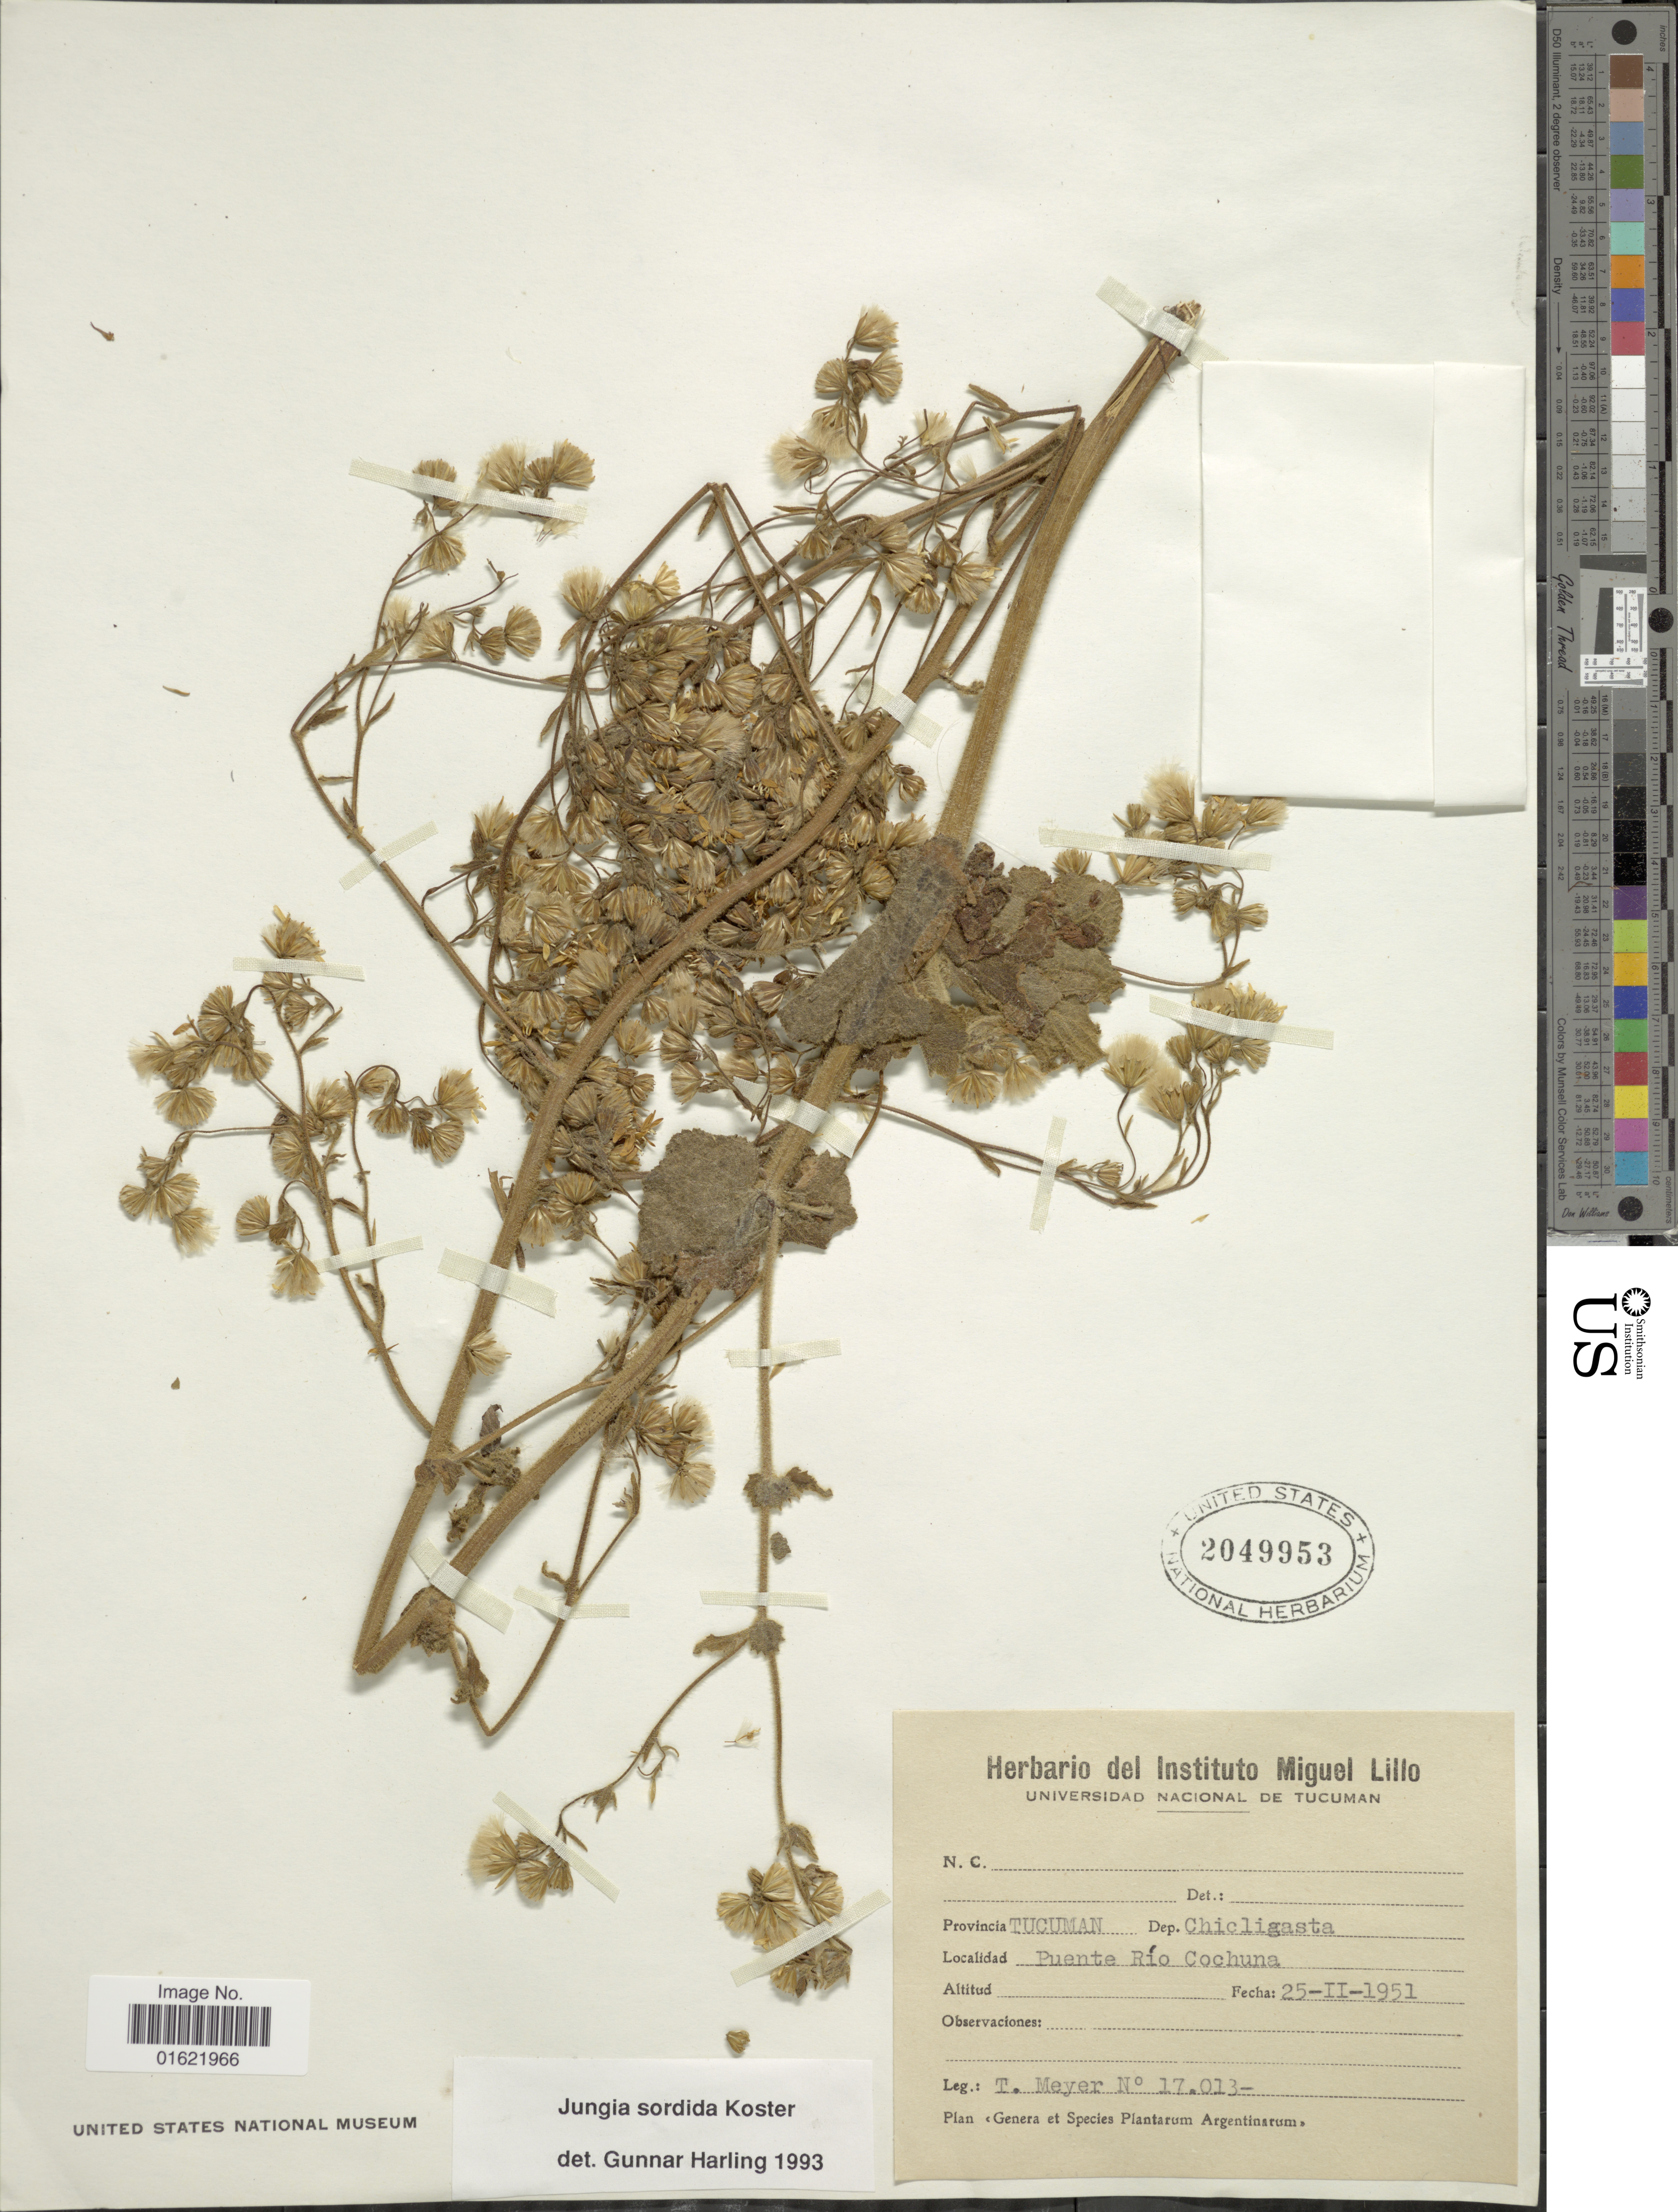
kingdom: Plantae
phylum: Tracheophyta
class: Magnoliopsida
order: Asterales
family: Asteraceae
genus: Jungia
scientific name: Jungia sordida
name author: J. Kost.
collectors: T. Meyer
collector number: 17013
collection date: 1951-02-25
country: Argentina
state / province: Tucuman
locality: Dep. Chiclogasta, Puenta Rio Cochuna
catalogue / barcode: US 2049953